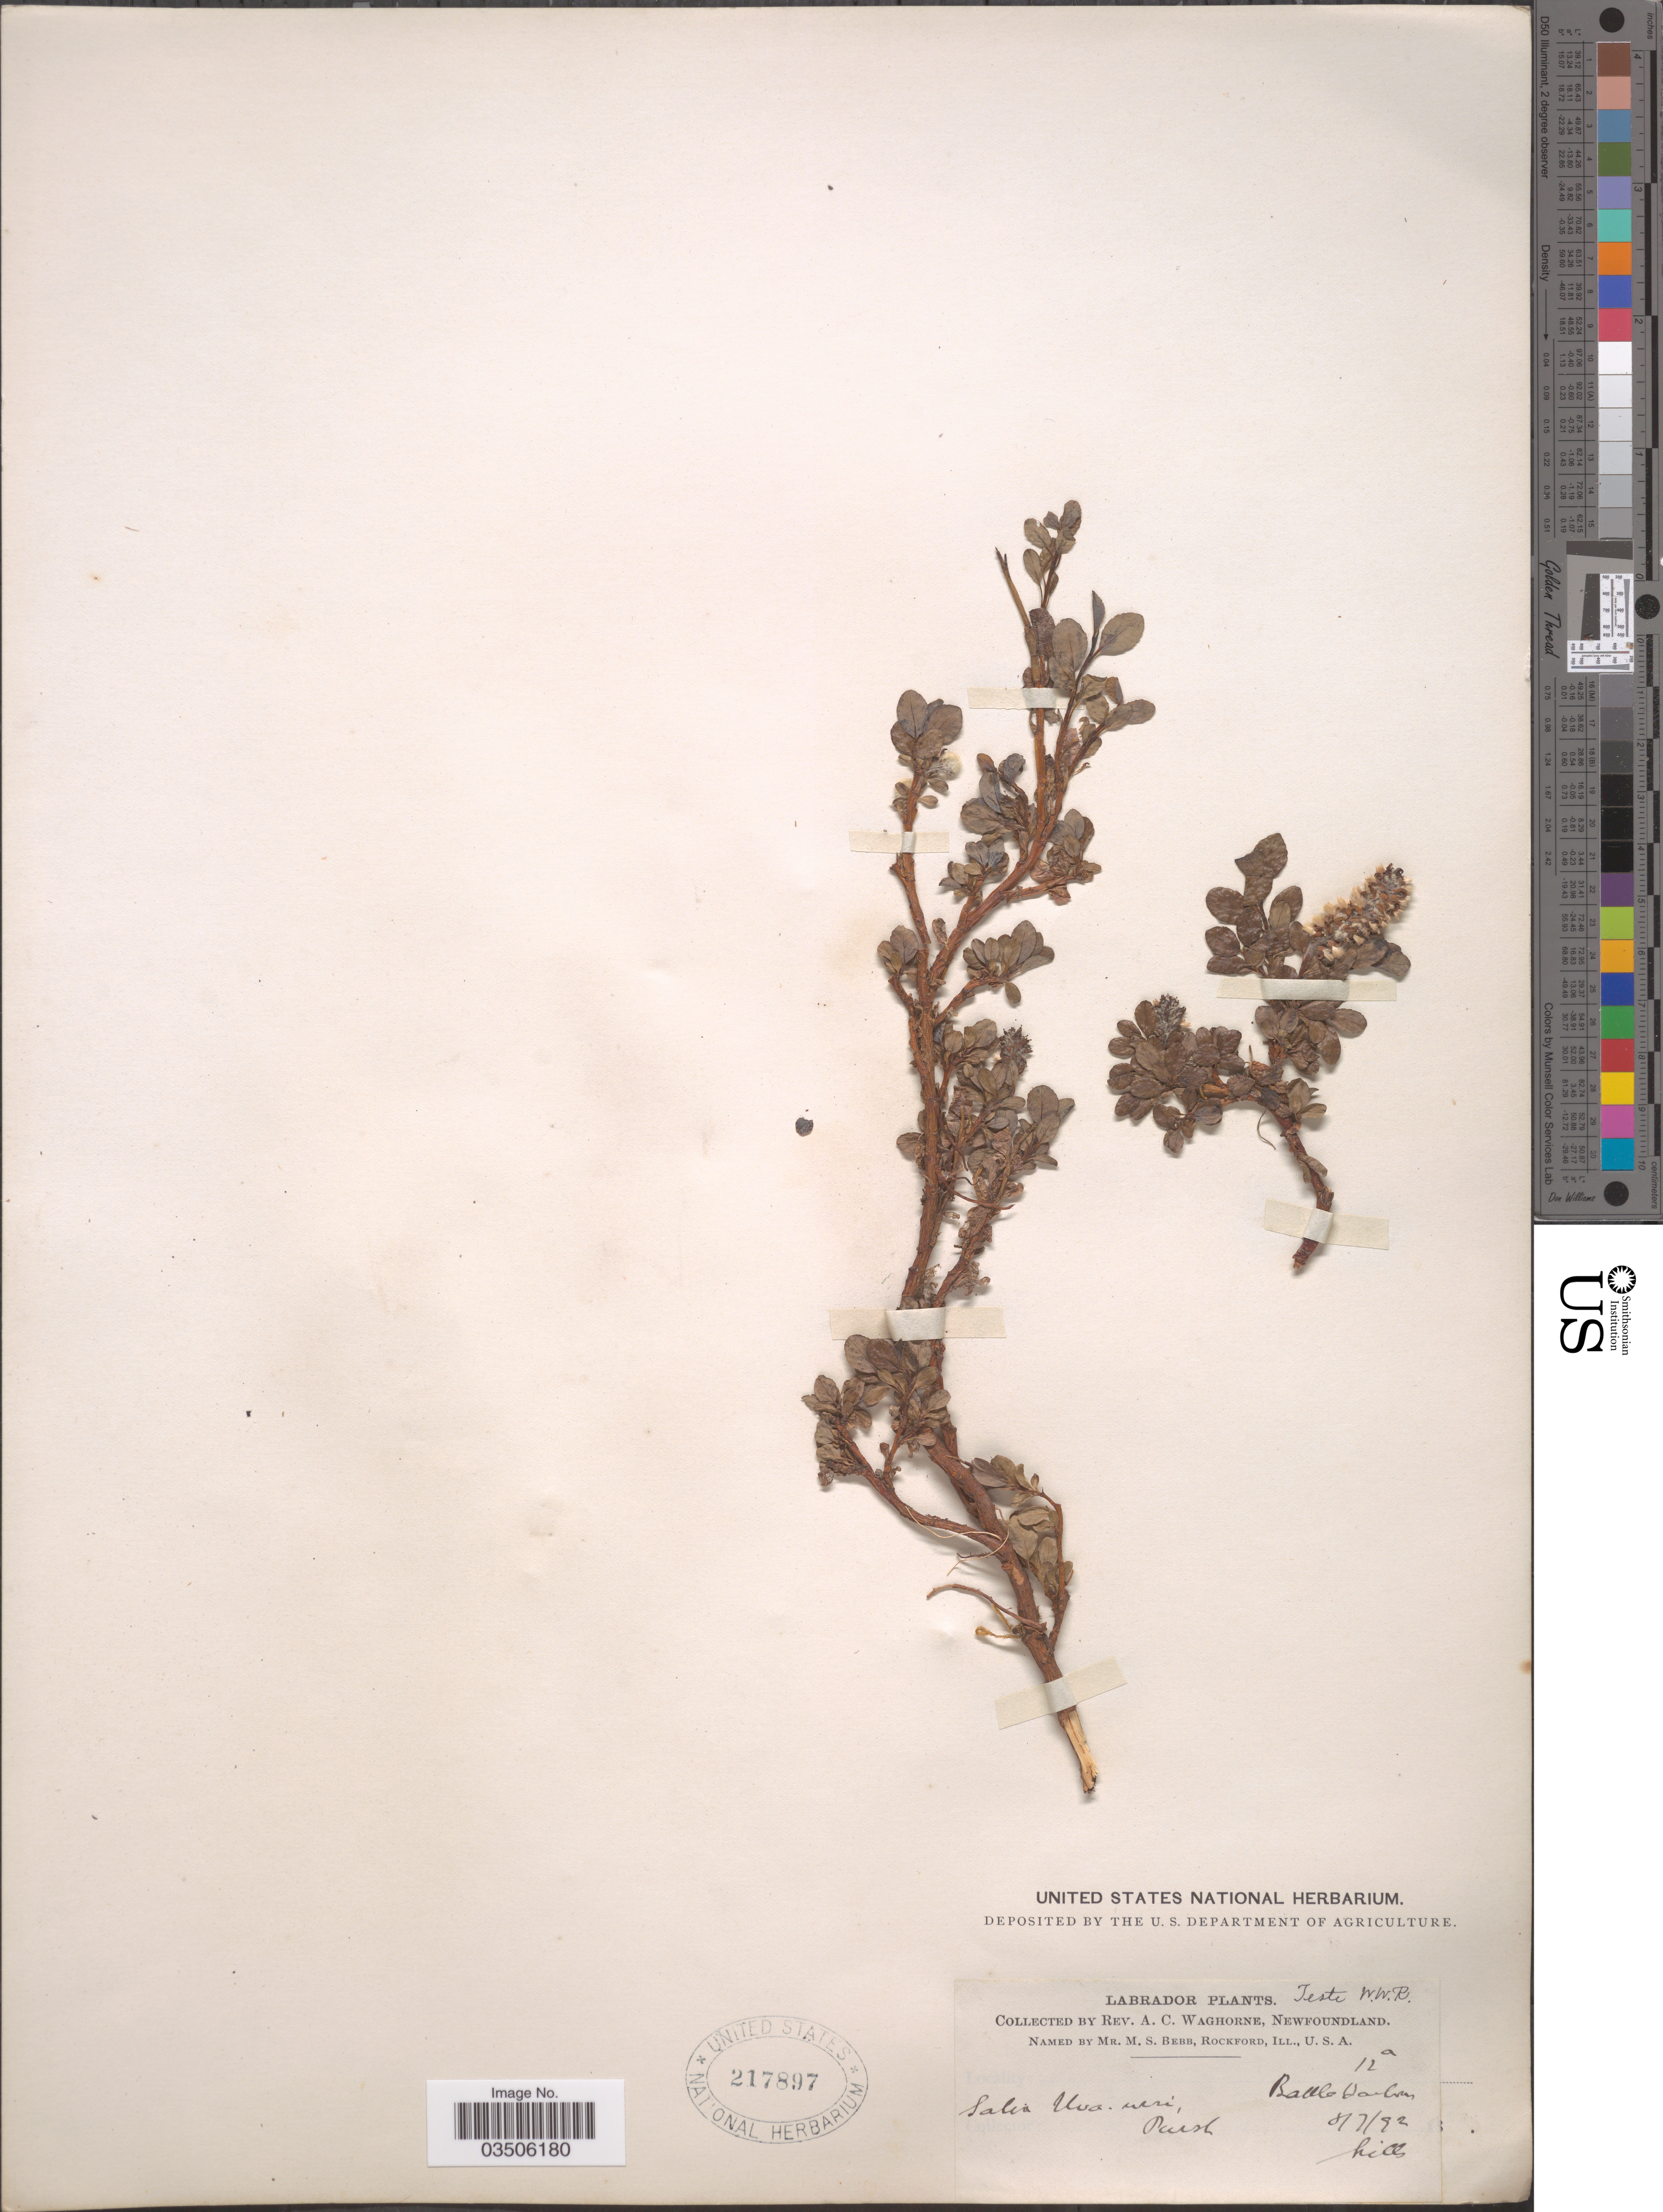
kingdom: Plantae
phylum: Tracheophyta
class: Magnoliopsida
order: Malpighiales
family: Salicaceae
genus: Salix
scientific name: Salix uva-ursi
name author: Pursh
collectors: A. Waghorne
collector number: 12a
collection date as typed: Transcribed d/m/y: 7/8/92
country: Canada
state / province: Newfoundland and Labrador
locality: Labrador. Battle Harbour.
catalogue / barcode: US 217897